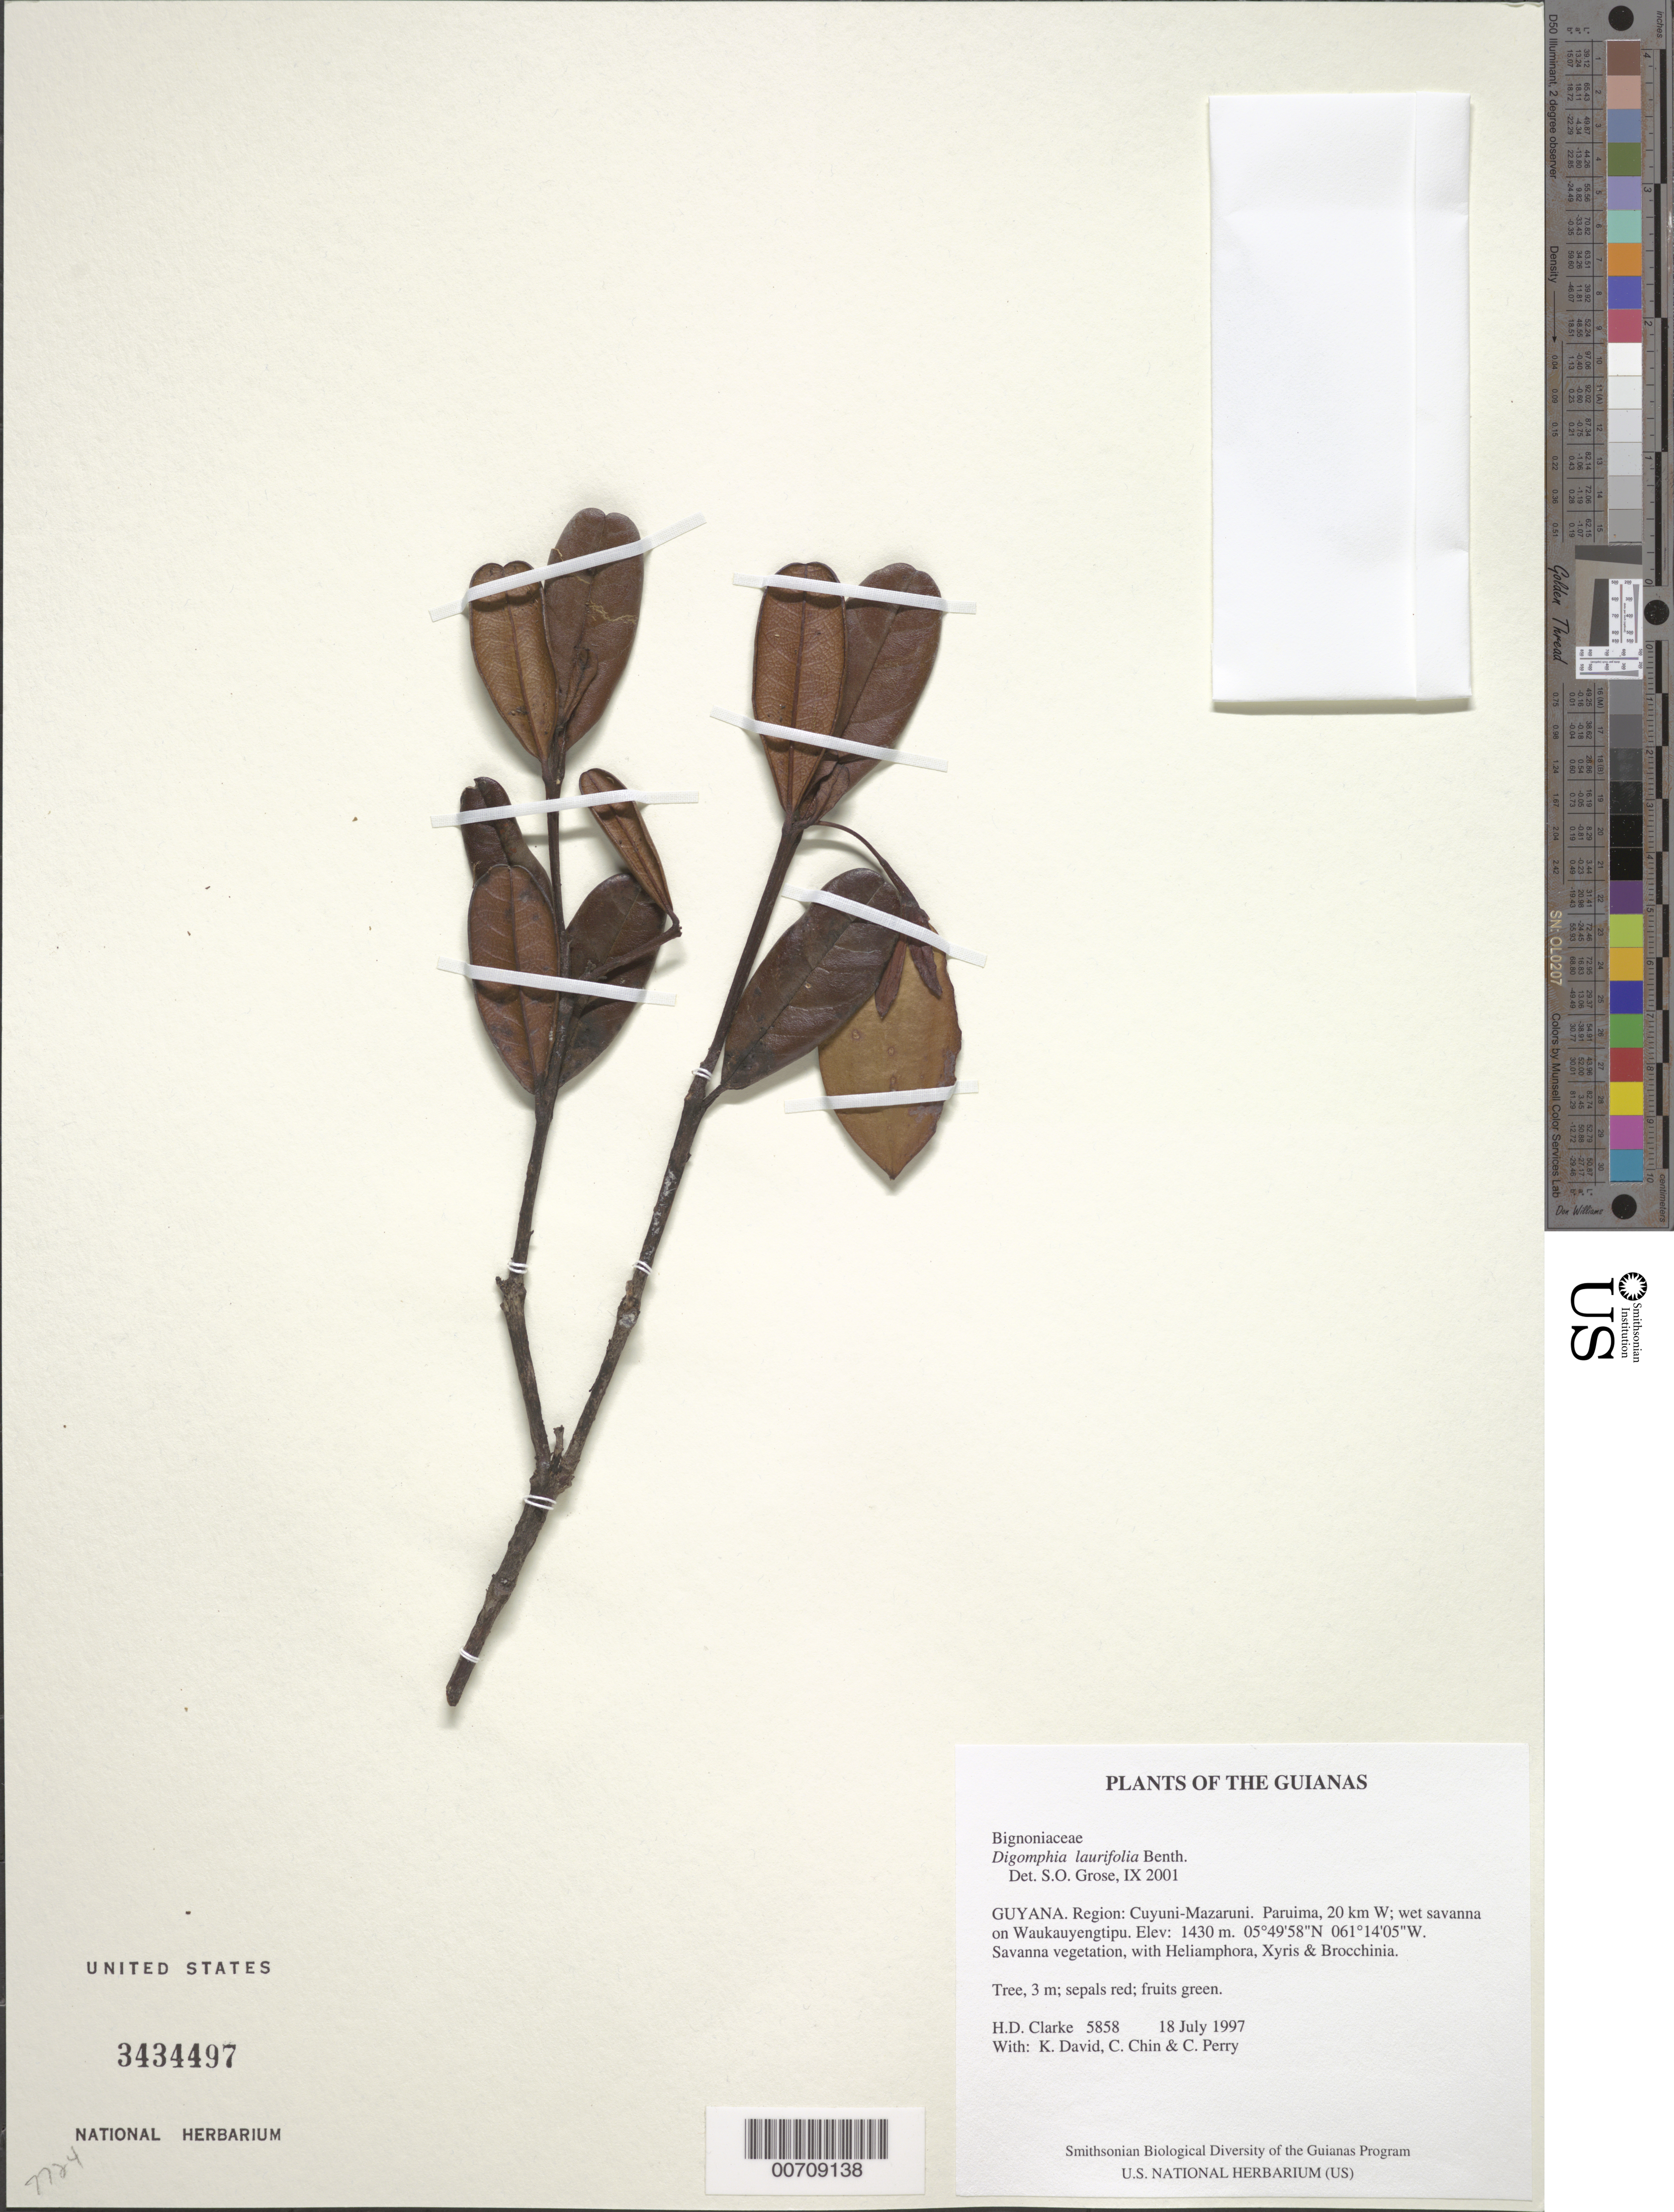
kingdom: Plantae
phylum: Tracheophyta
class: Magnoliopsida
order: Lamiales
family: Bignoniaceae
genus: Digomphia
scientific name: Digomphia laurifolia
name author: Benth.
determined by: Grose, S. O.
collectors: H. D. Clarke, K. David, C. Chin & C. Perry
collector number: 5858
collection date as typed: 18 July 1997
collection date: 1997-07-18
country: Guyana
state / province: Cuyuni-Mazaruni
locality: Paruima, 20 km W; wet savanna on Waukauyengtipu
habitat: Savanna vegetation, with Heliamphora, Xyris & Brocchinia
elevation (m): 1430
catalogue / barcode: US 3434497